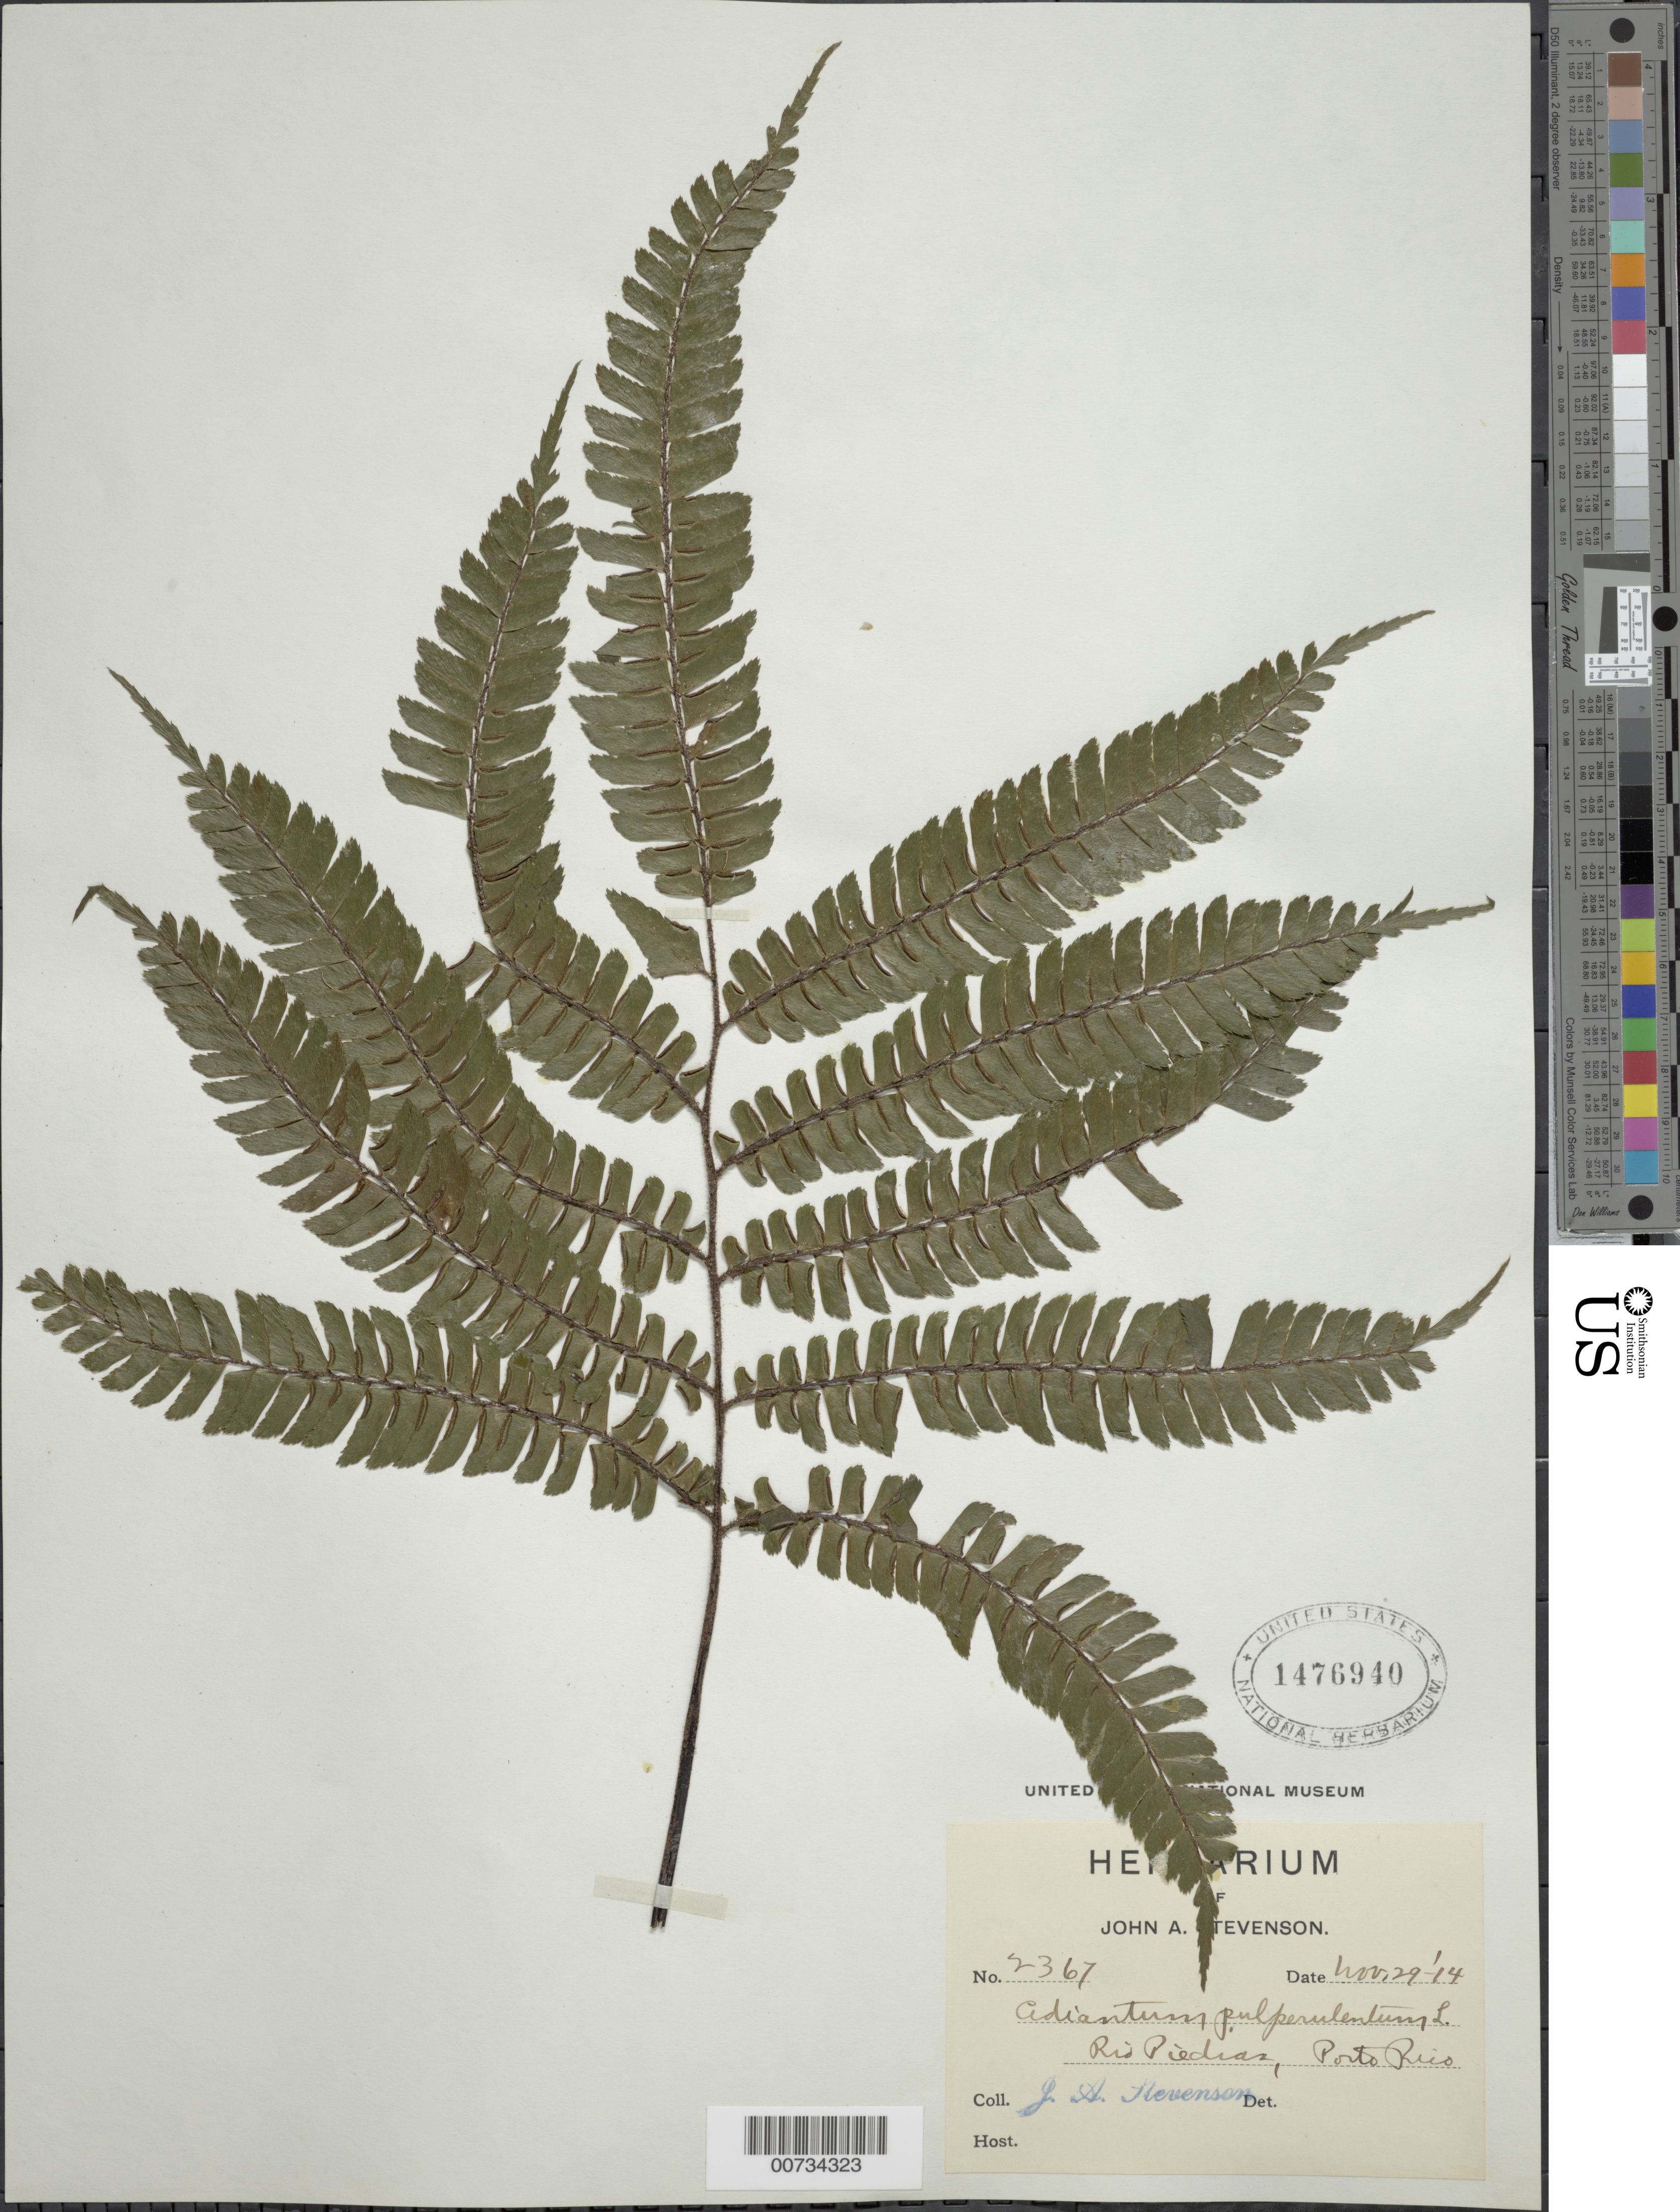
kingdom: Plantae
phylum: Tracheophyta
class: Polypodiopsida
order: Polypodiales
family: Pteridaceae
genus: Adiantum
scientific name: Adiantum pulverulentum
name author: L.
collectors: J. Stevenson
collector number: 2367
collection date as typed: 29 Nov 1914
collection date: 1914-11-29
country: Puerto Rico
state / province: San Juan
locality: Rio Piedras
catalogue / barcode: US 1476940